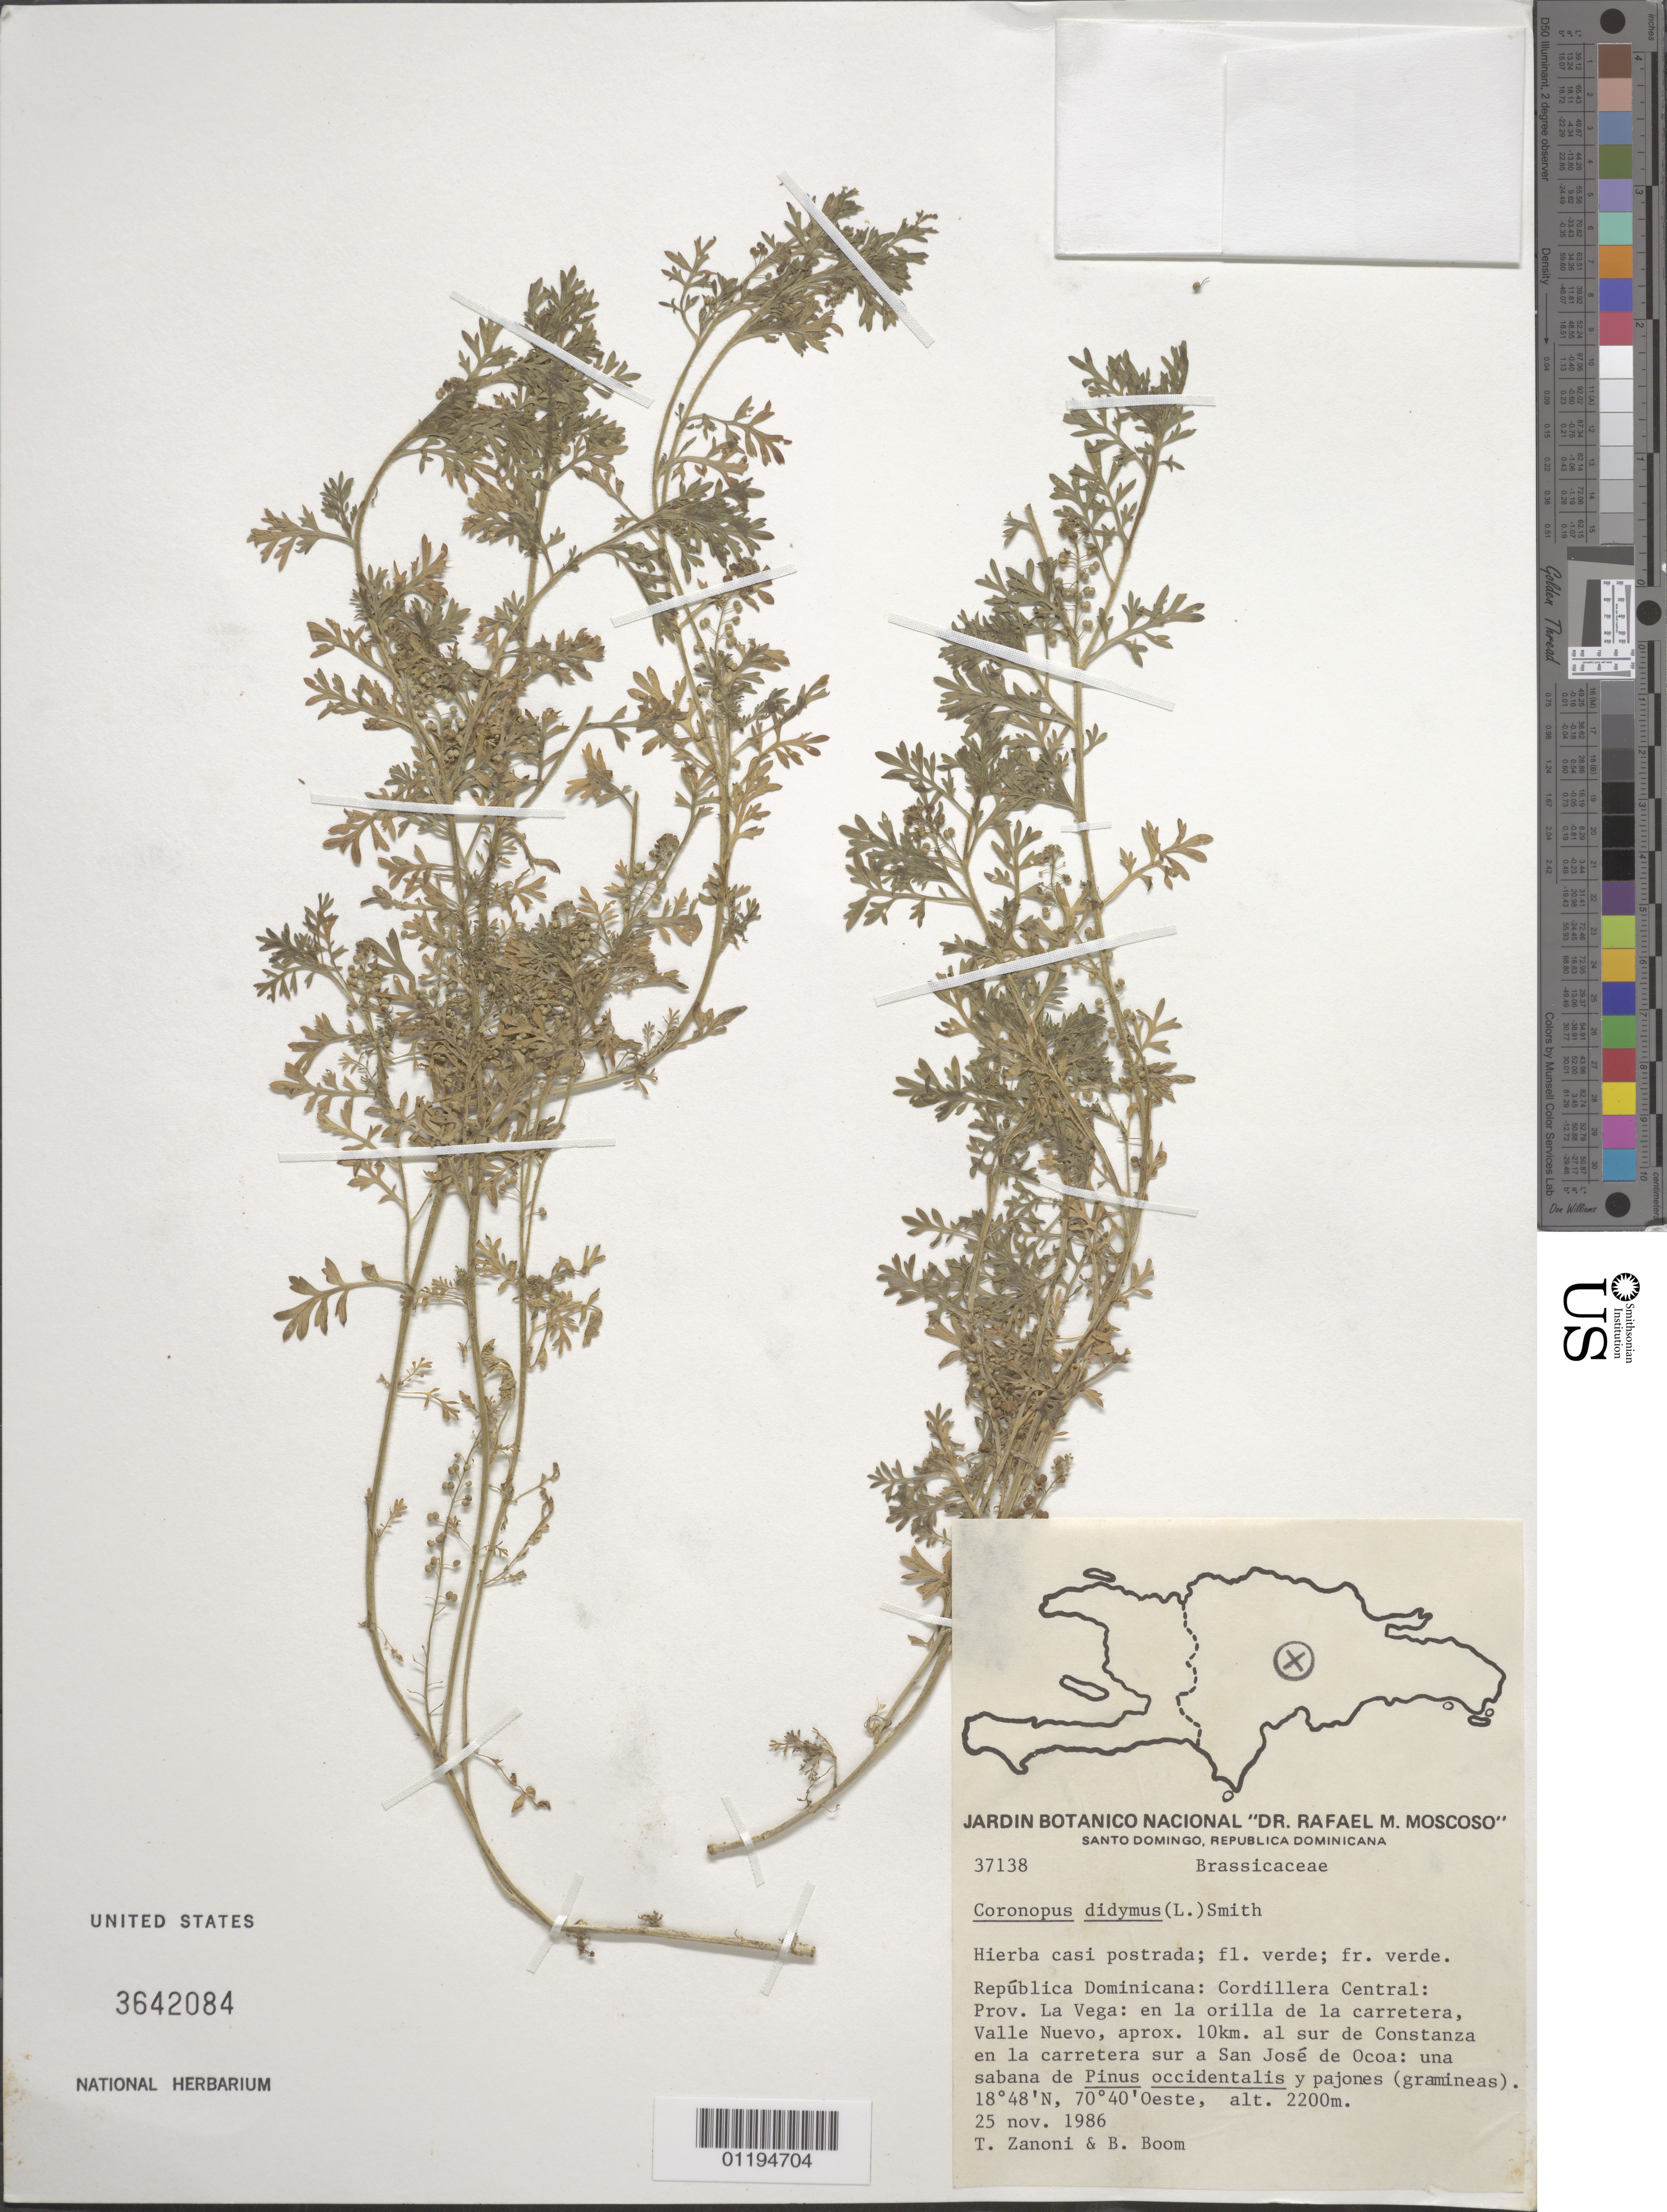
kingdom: Plantae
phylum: Tracheophyta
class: Magnoliopsida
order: Brassicales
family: Brassicaceae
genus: Lepidium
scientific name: Lepidium didymum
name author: L.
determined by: Strong, M. T., (US), Smithsonian Institution - National Museum of Natural History (UNITED STATES)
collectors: T. A. Zanoni & B. M. Boom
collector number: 37138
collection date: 1986-11-25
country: Dominican Republic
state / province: La Vega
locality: On the side of the rd.; about 10 km to the S of Constanza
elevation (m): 200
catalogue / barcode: US 3642084